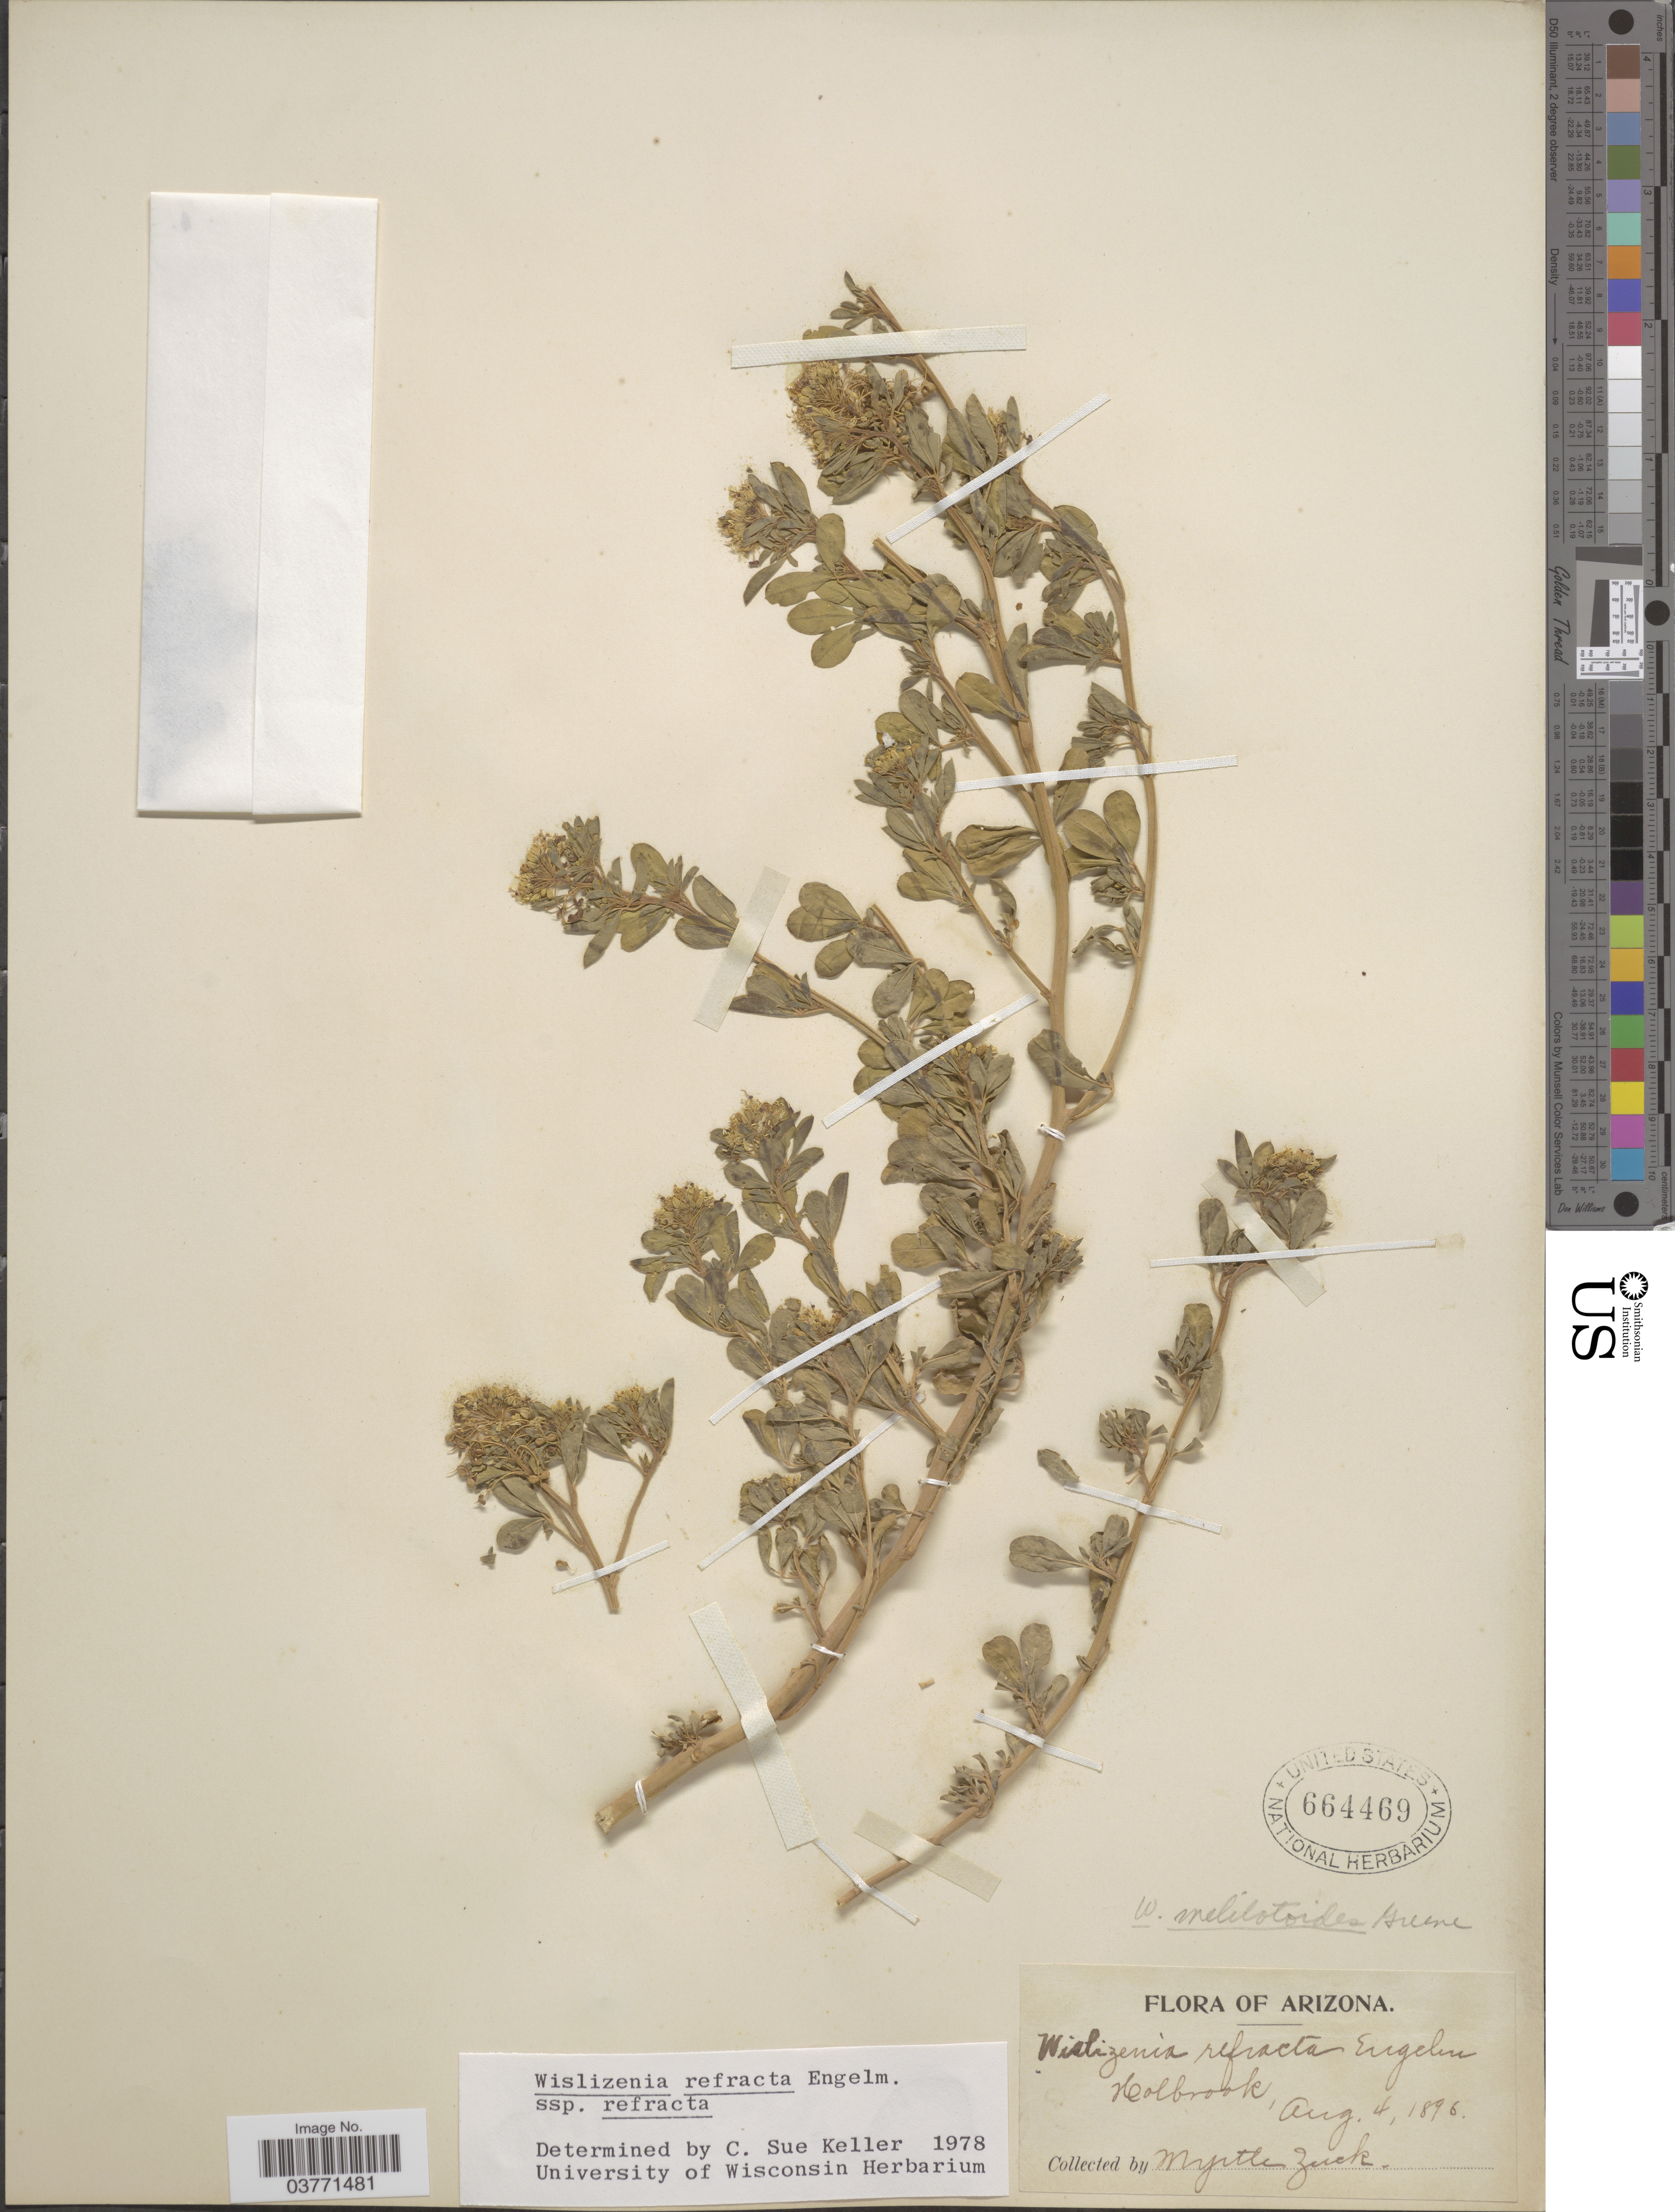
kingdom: Plantae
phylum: Tracheophyta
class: Magnoliopsida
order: Brassicales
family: Cleomaceae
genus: Cleomella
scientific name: Cleomella refracta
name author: (Engelm.) J.C. Hall & Roalson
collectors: M. Zuck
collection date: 1896-08-04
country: United States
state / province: Arizona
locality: Holbrook.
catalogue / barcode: US 664469